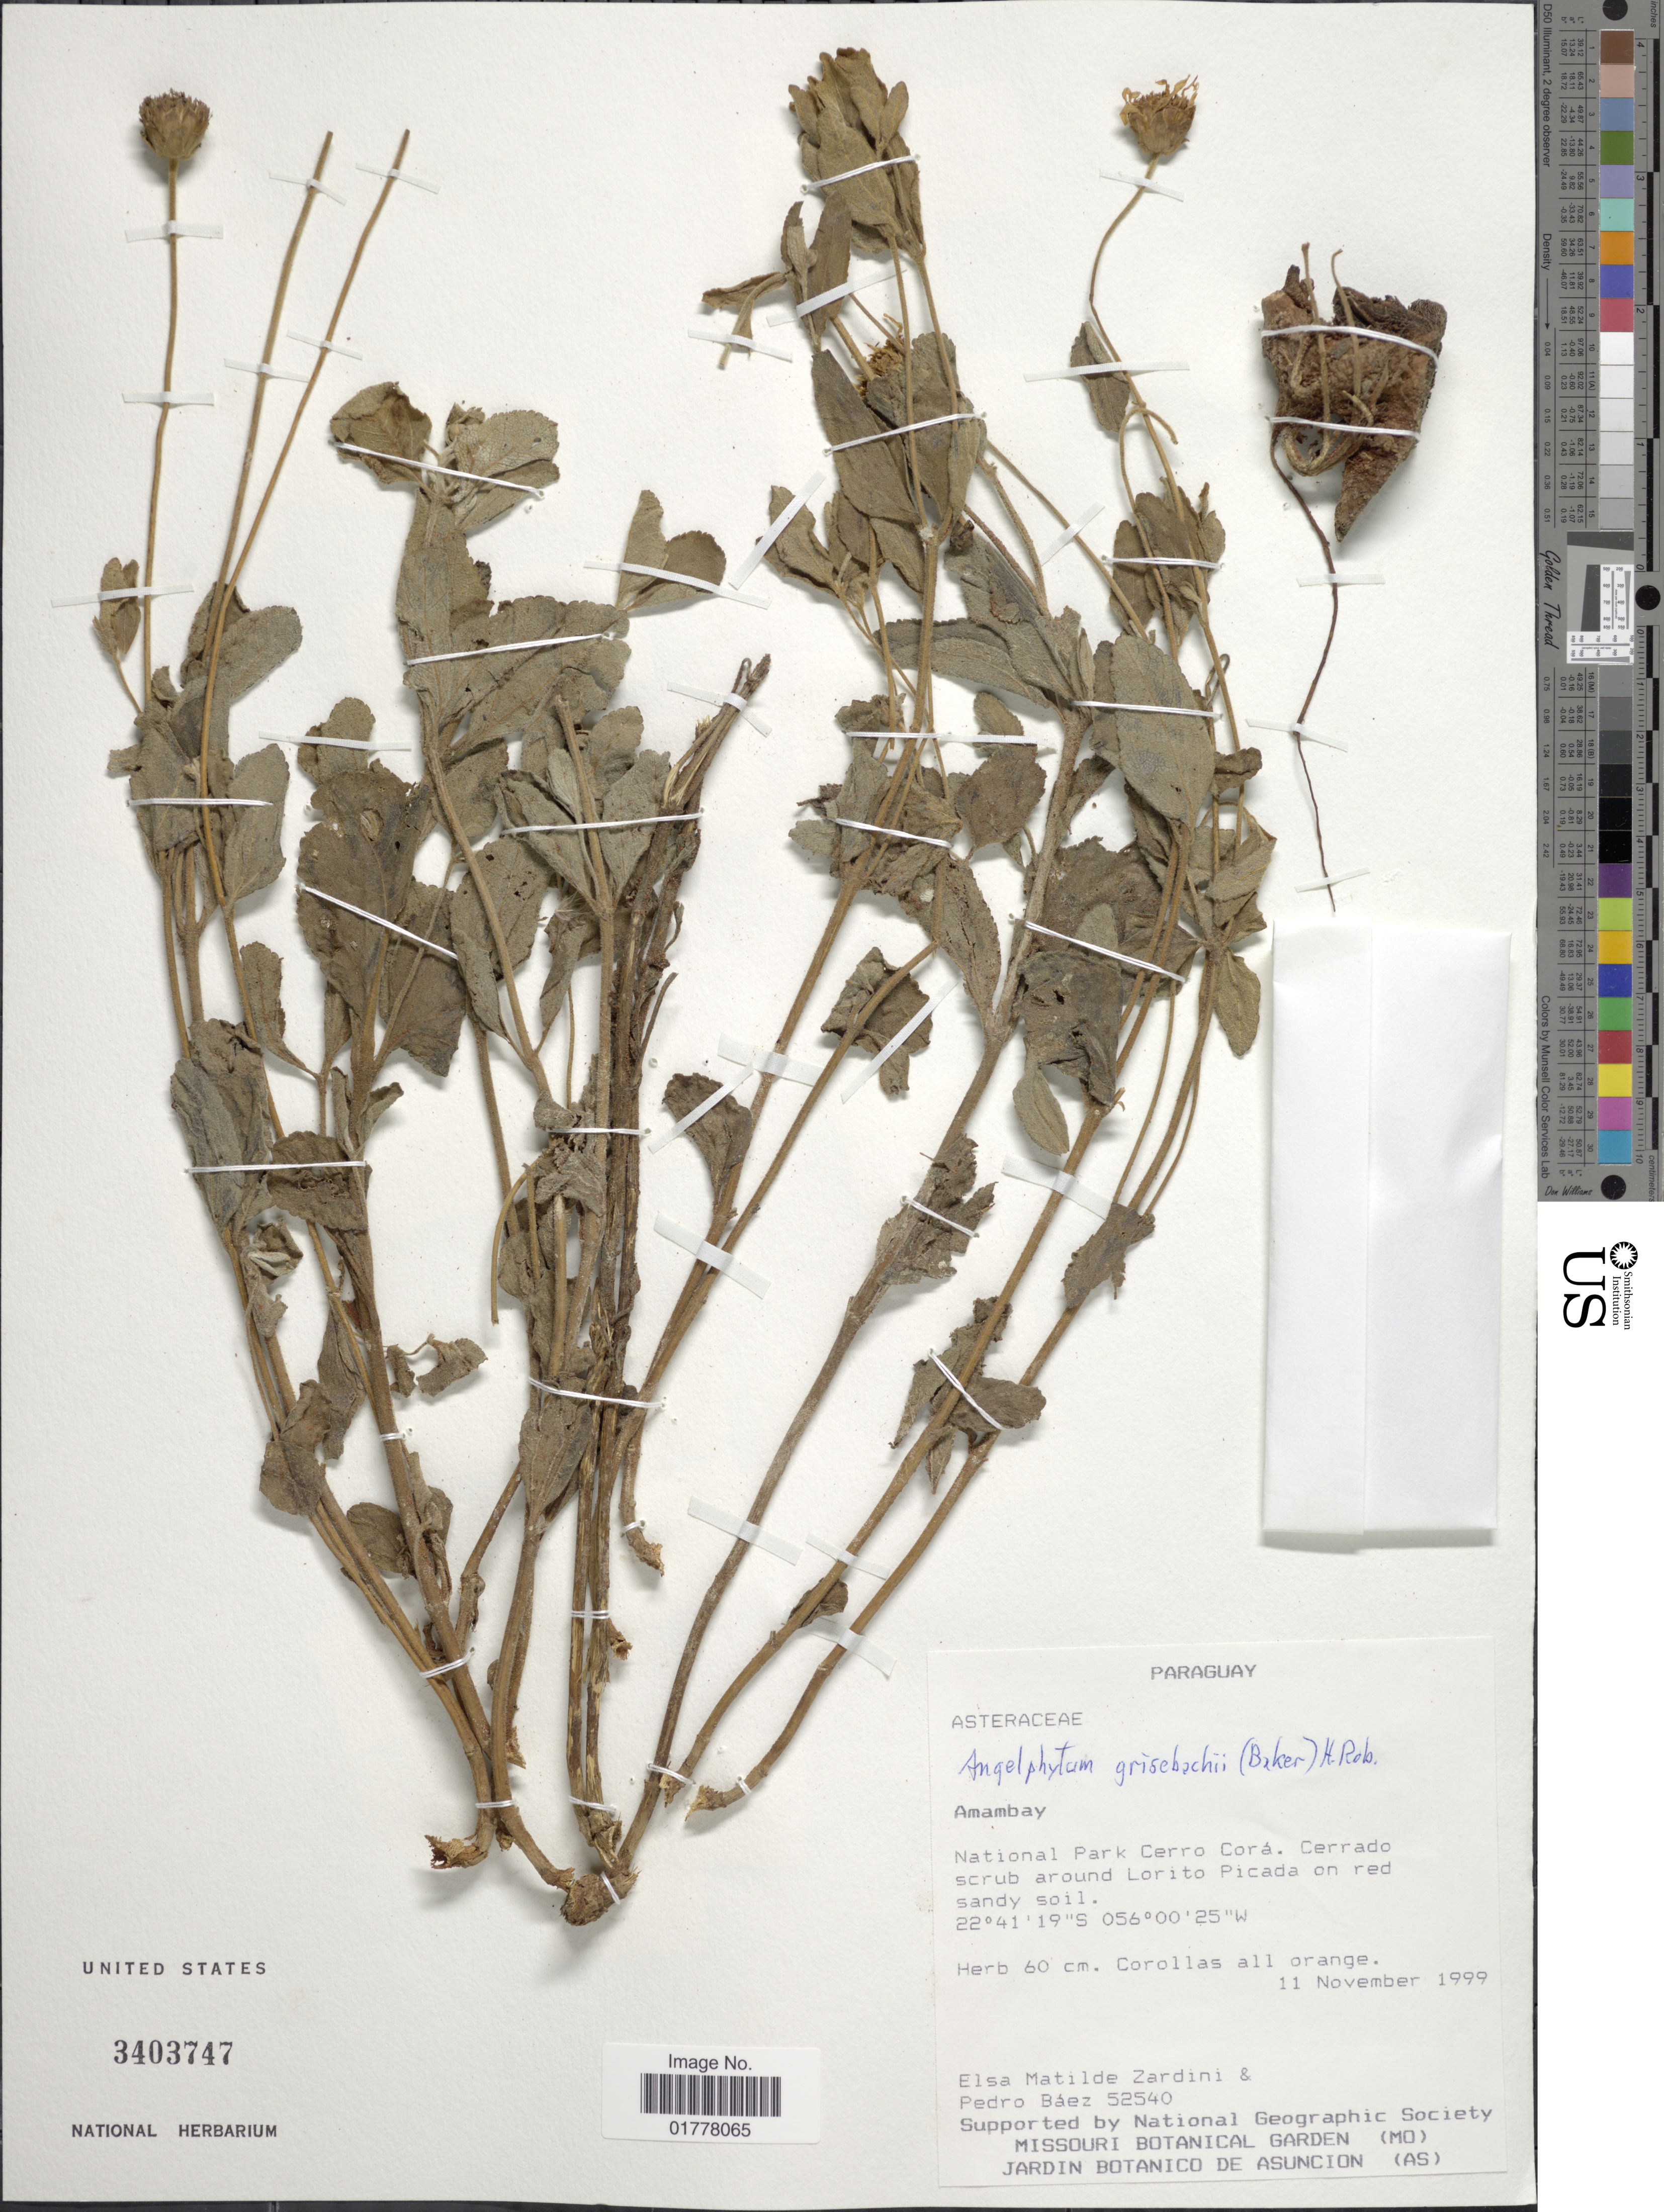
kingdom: Plantae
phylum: Tracheophyta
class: Magnoliopsida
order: Asterales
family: Asteraceae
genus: Angelphytum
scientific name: Angelphytum grisebachii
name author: Baker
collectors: E. M. Zardini & P. Báez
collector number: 52540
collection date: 1999-11-11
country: Paraguay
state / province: Amambay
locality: Amambay. National Park Cerro Corá. Cerrado scrub around Lorito Picada on red sandy soil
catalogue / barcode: US 3403747